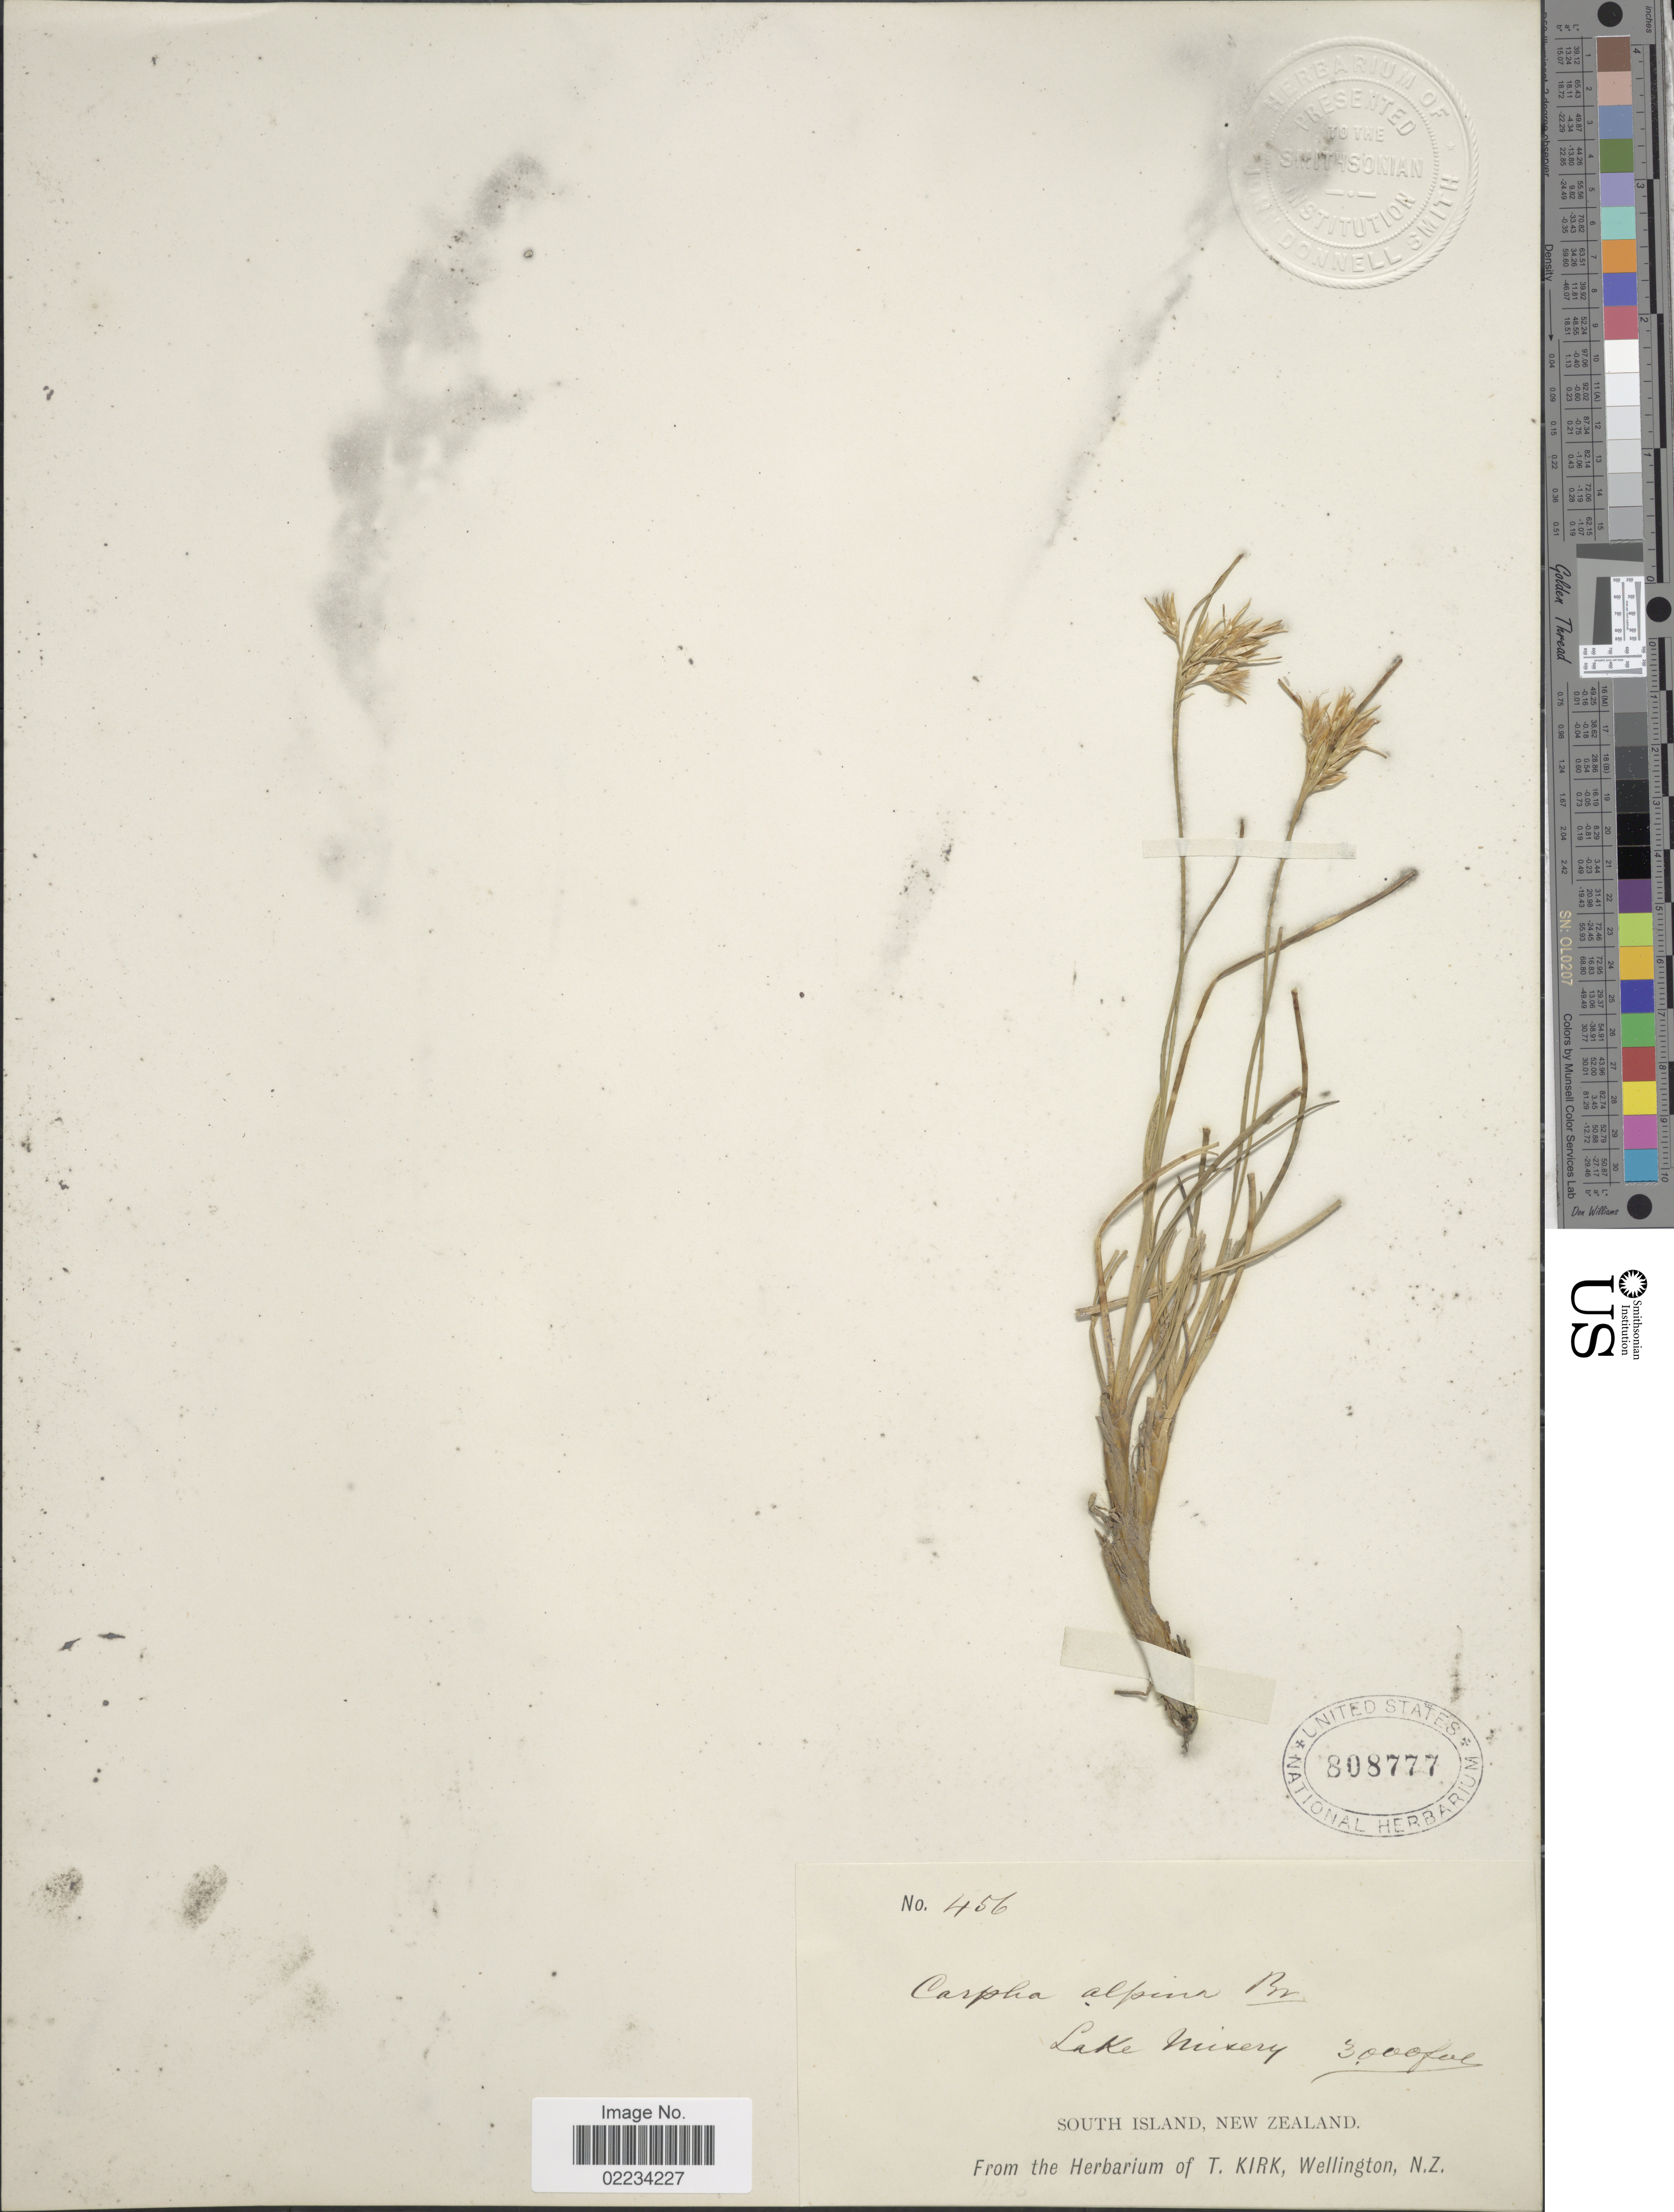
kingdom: Plantae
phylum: Tracheophyta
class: Liliopsida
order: Poales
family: Cyperaceae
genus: Carpha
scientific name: Carpha alpina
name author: R. Br.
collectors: ex herb. T. Kirk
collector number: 456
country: New Zealand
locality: Lake Misery, South Island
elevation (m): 914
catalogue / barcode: US 808777